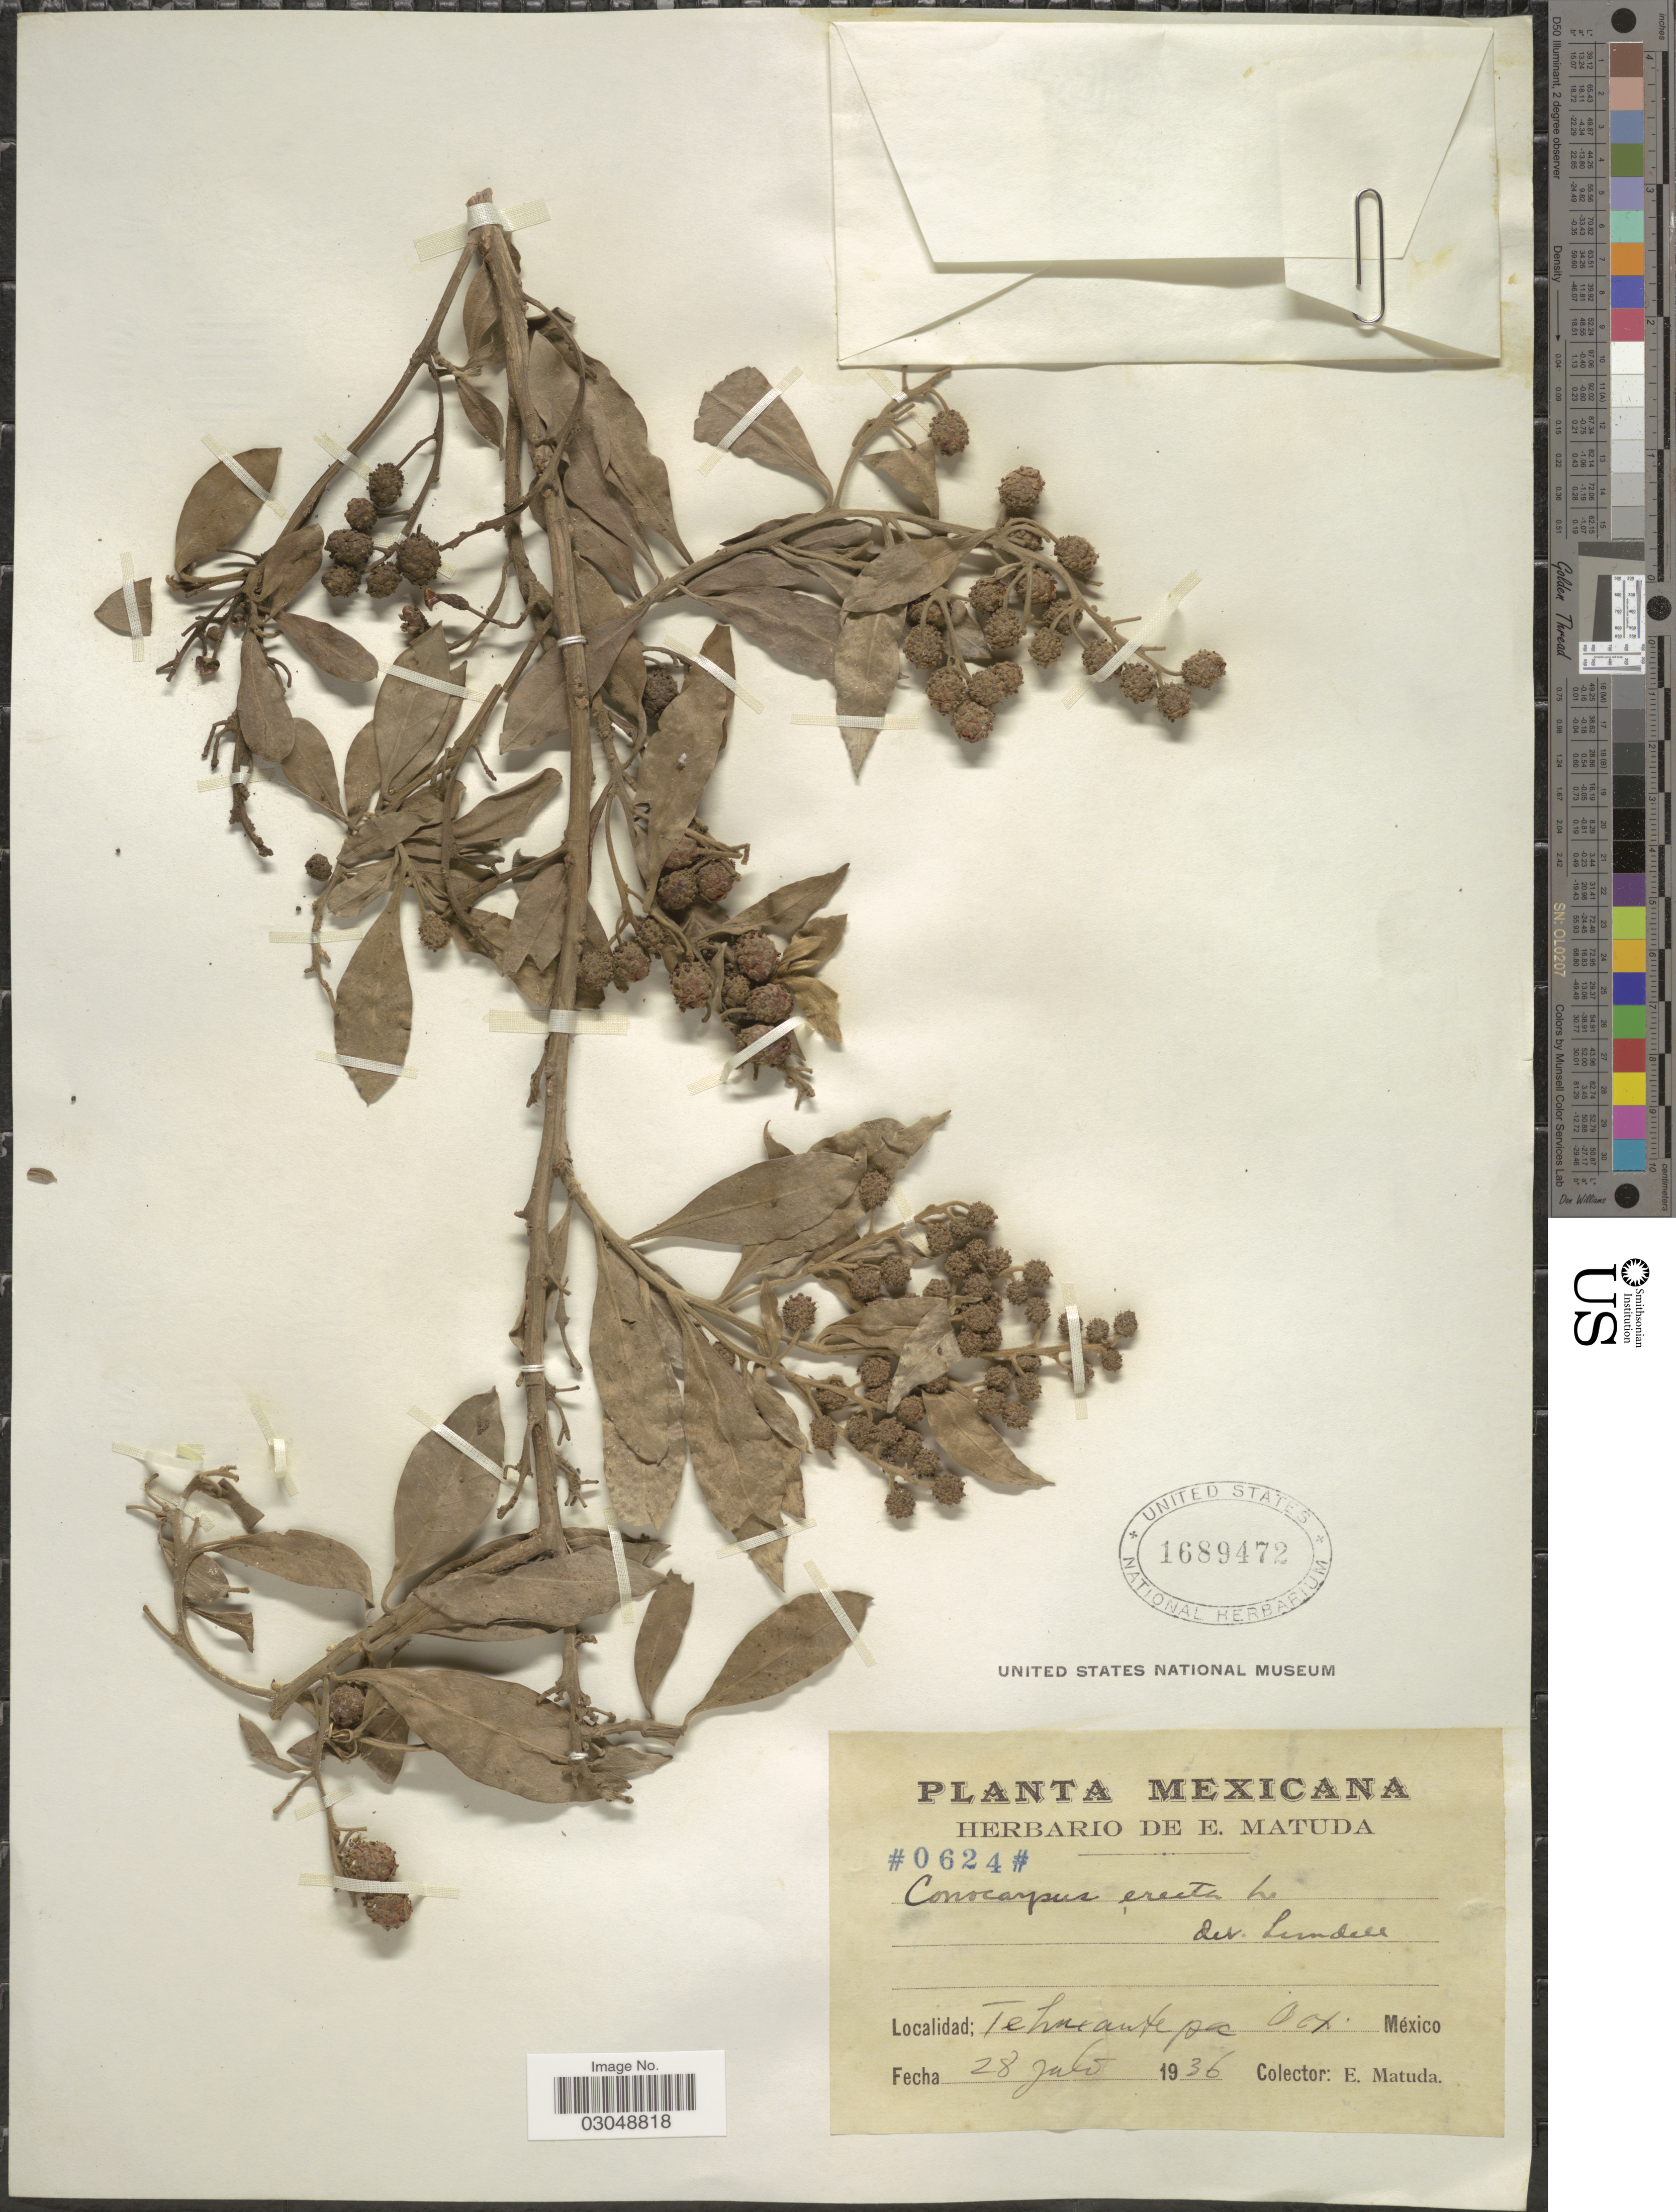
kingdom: Plantae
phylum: Tracheophyta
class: Magnoliopsida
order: Myrtales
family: Combretaceae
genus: Conocarpus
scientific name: Conocarpus erectus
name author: L.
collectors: E. Matuda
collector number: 0624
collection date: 1936-07-28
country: Mexico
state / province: Oaxaca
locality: Tehuantepec Oax.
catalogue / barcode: US 1689472